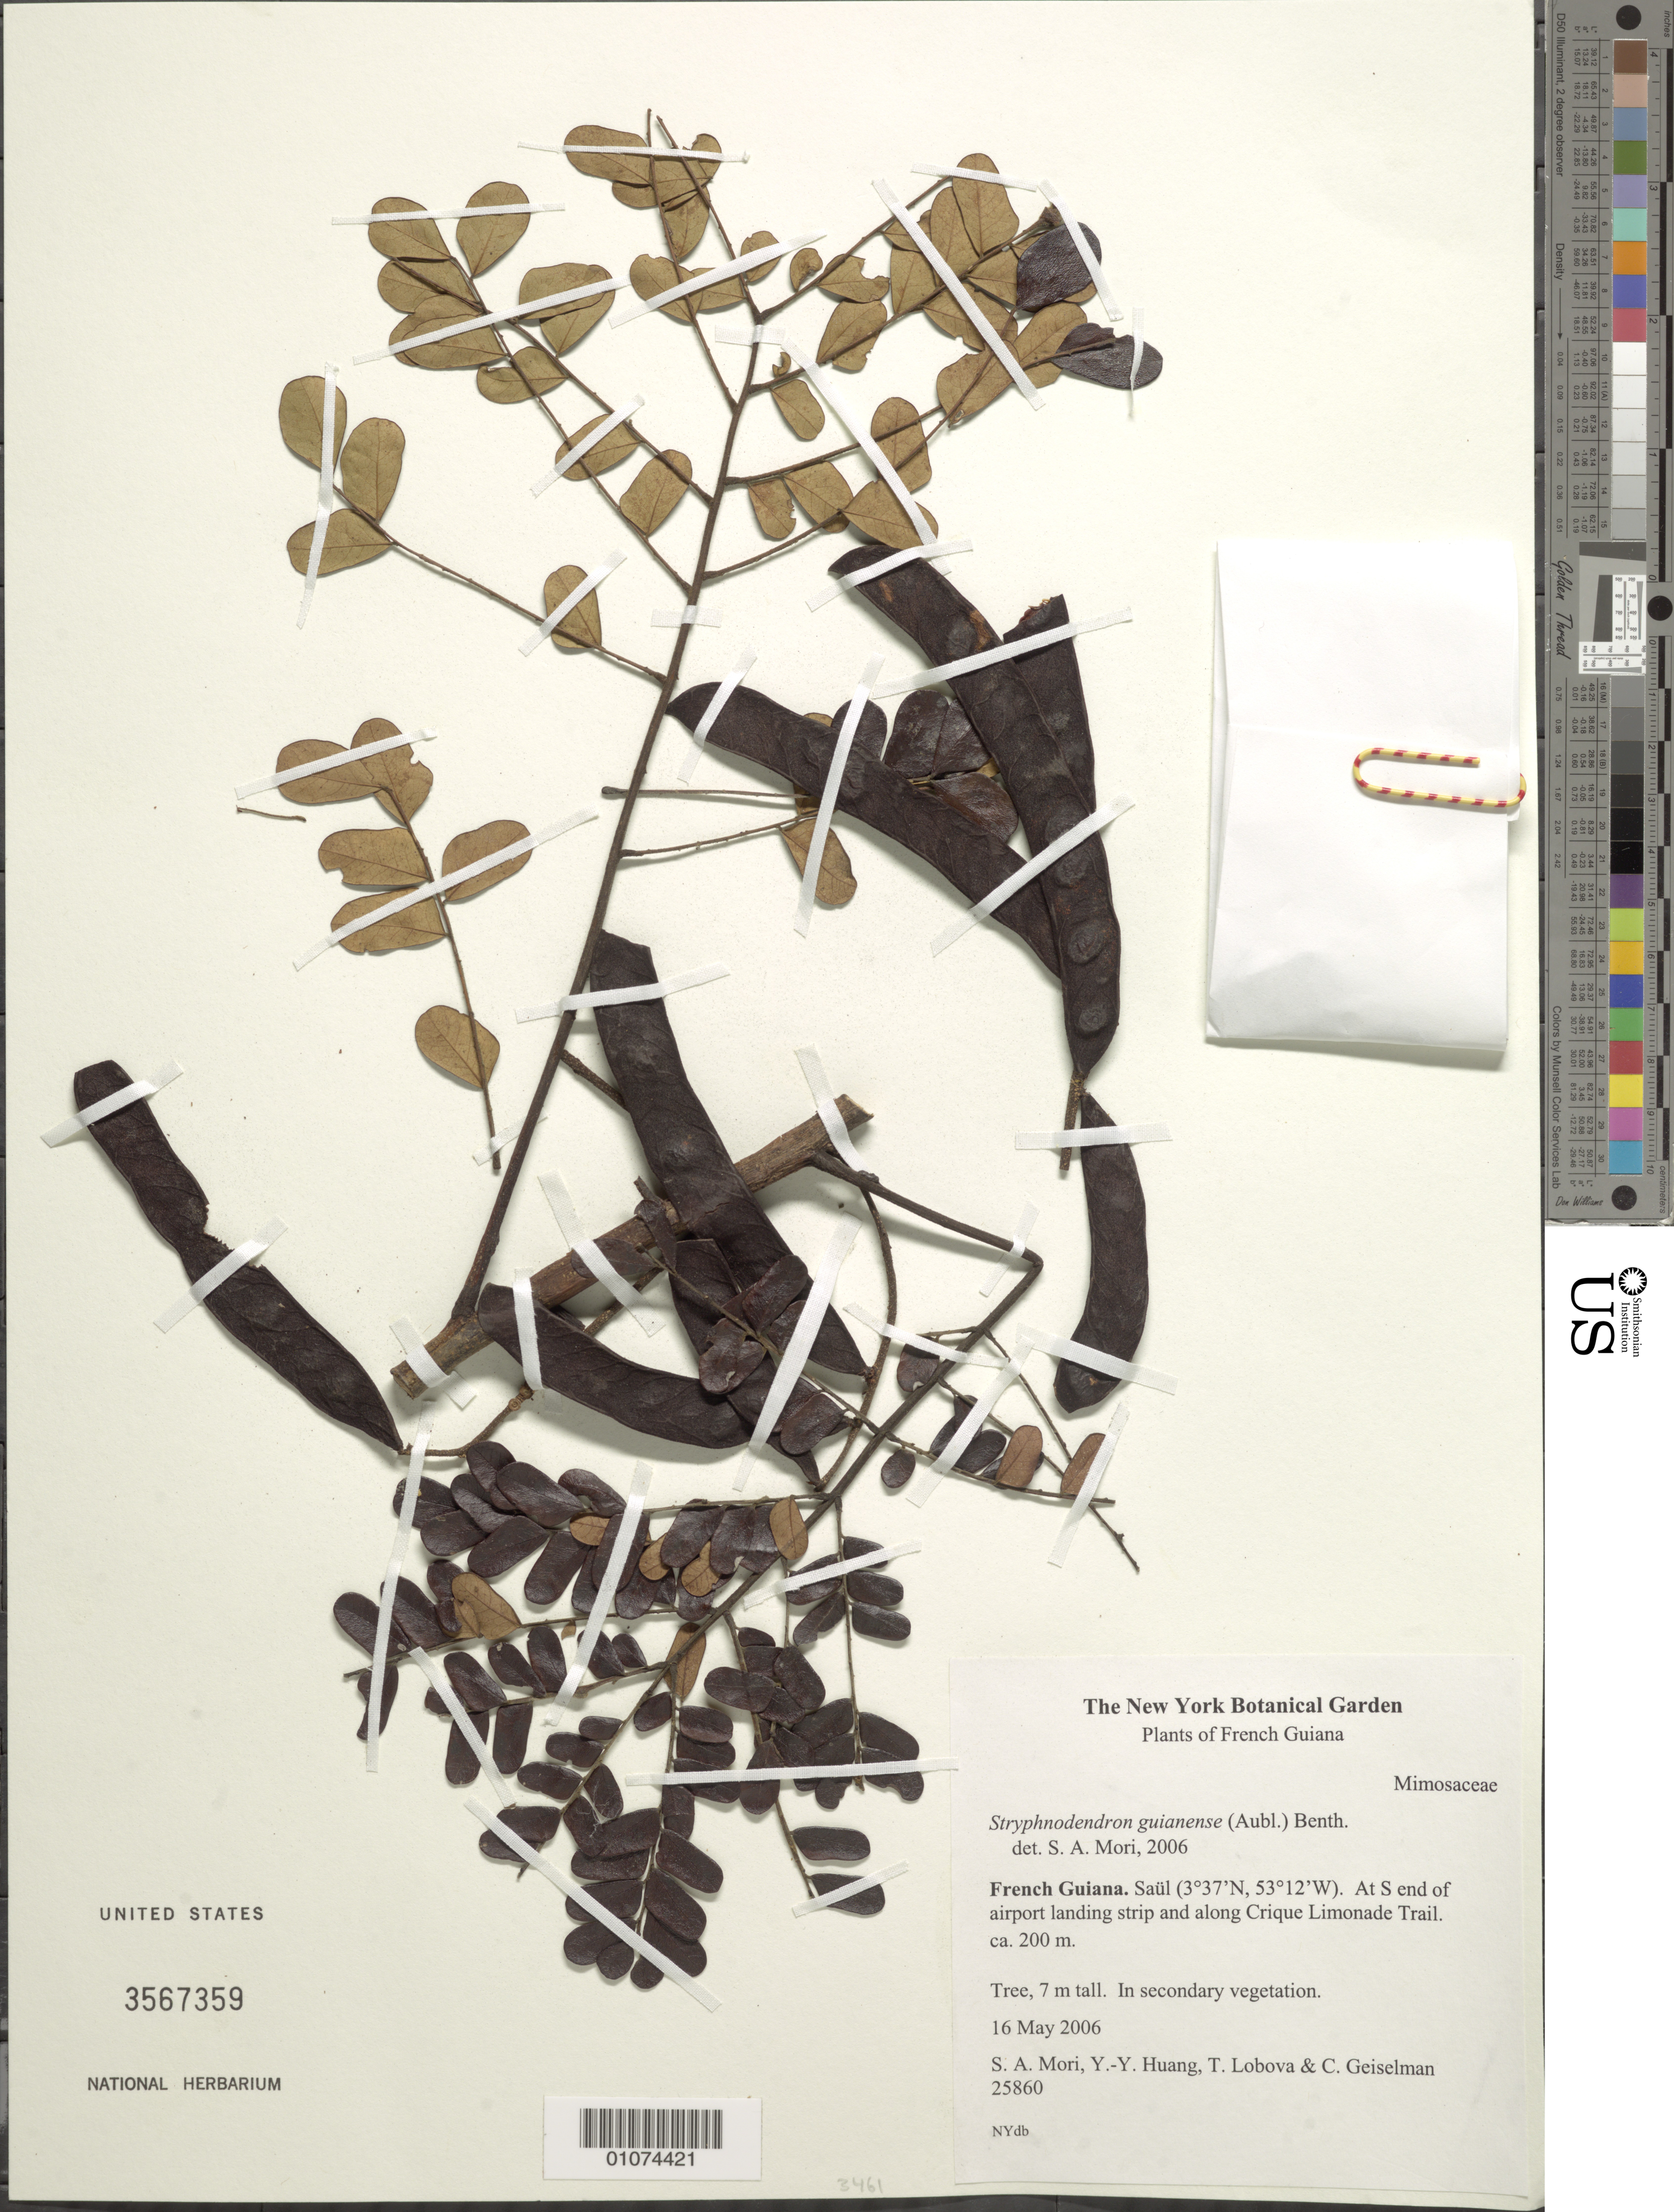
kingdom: Plantae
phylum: Tracheophyta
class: Magnoliopsida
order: Fabales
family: Fabaceae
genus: Stryphnodendron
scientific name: Stryphnodendron guianense subsp. guianense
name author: (Aubl.) Benth.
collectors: S. Mori, Y. Huang, T. Lobova & C. Geiselman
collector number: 25860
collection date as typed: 16-May-06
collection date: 2006-05-16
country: French Guiana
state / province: Saint-Laurent-du-Maroni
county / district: Saül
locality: At South end of airport landing strip and along Crique Limonade Trail.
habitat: Secondary vegetation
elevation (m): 200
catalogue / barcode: US 3567359